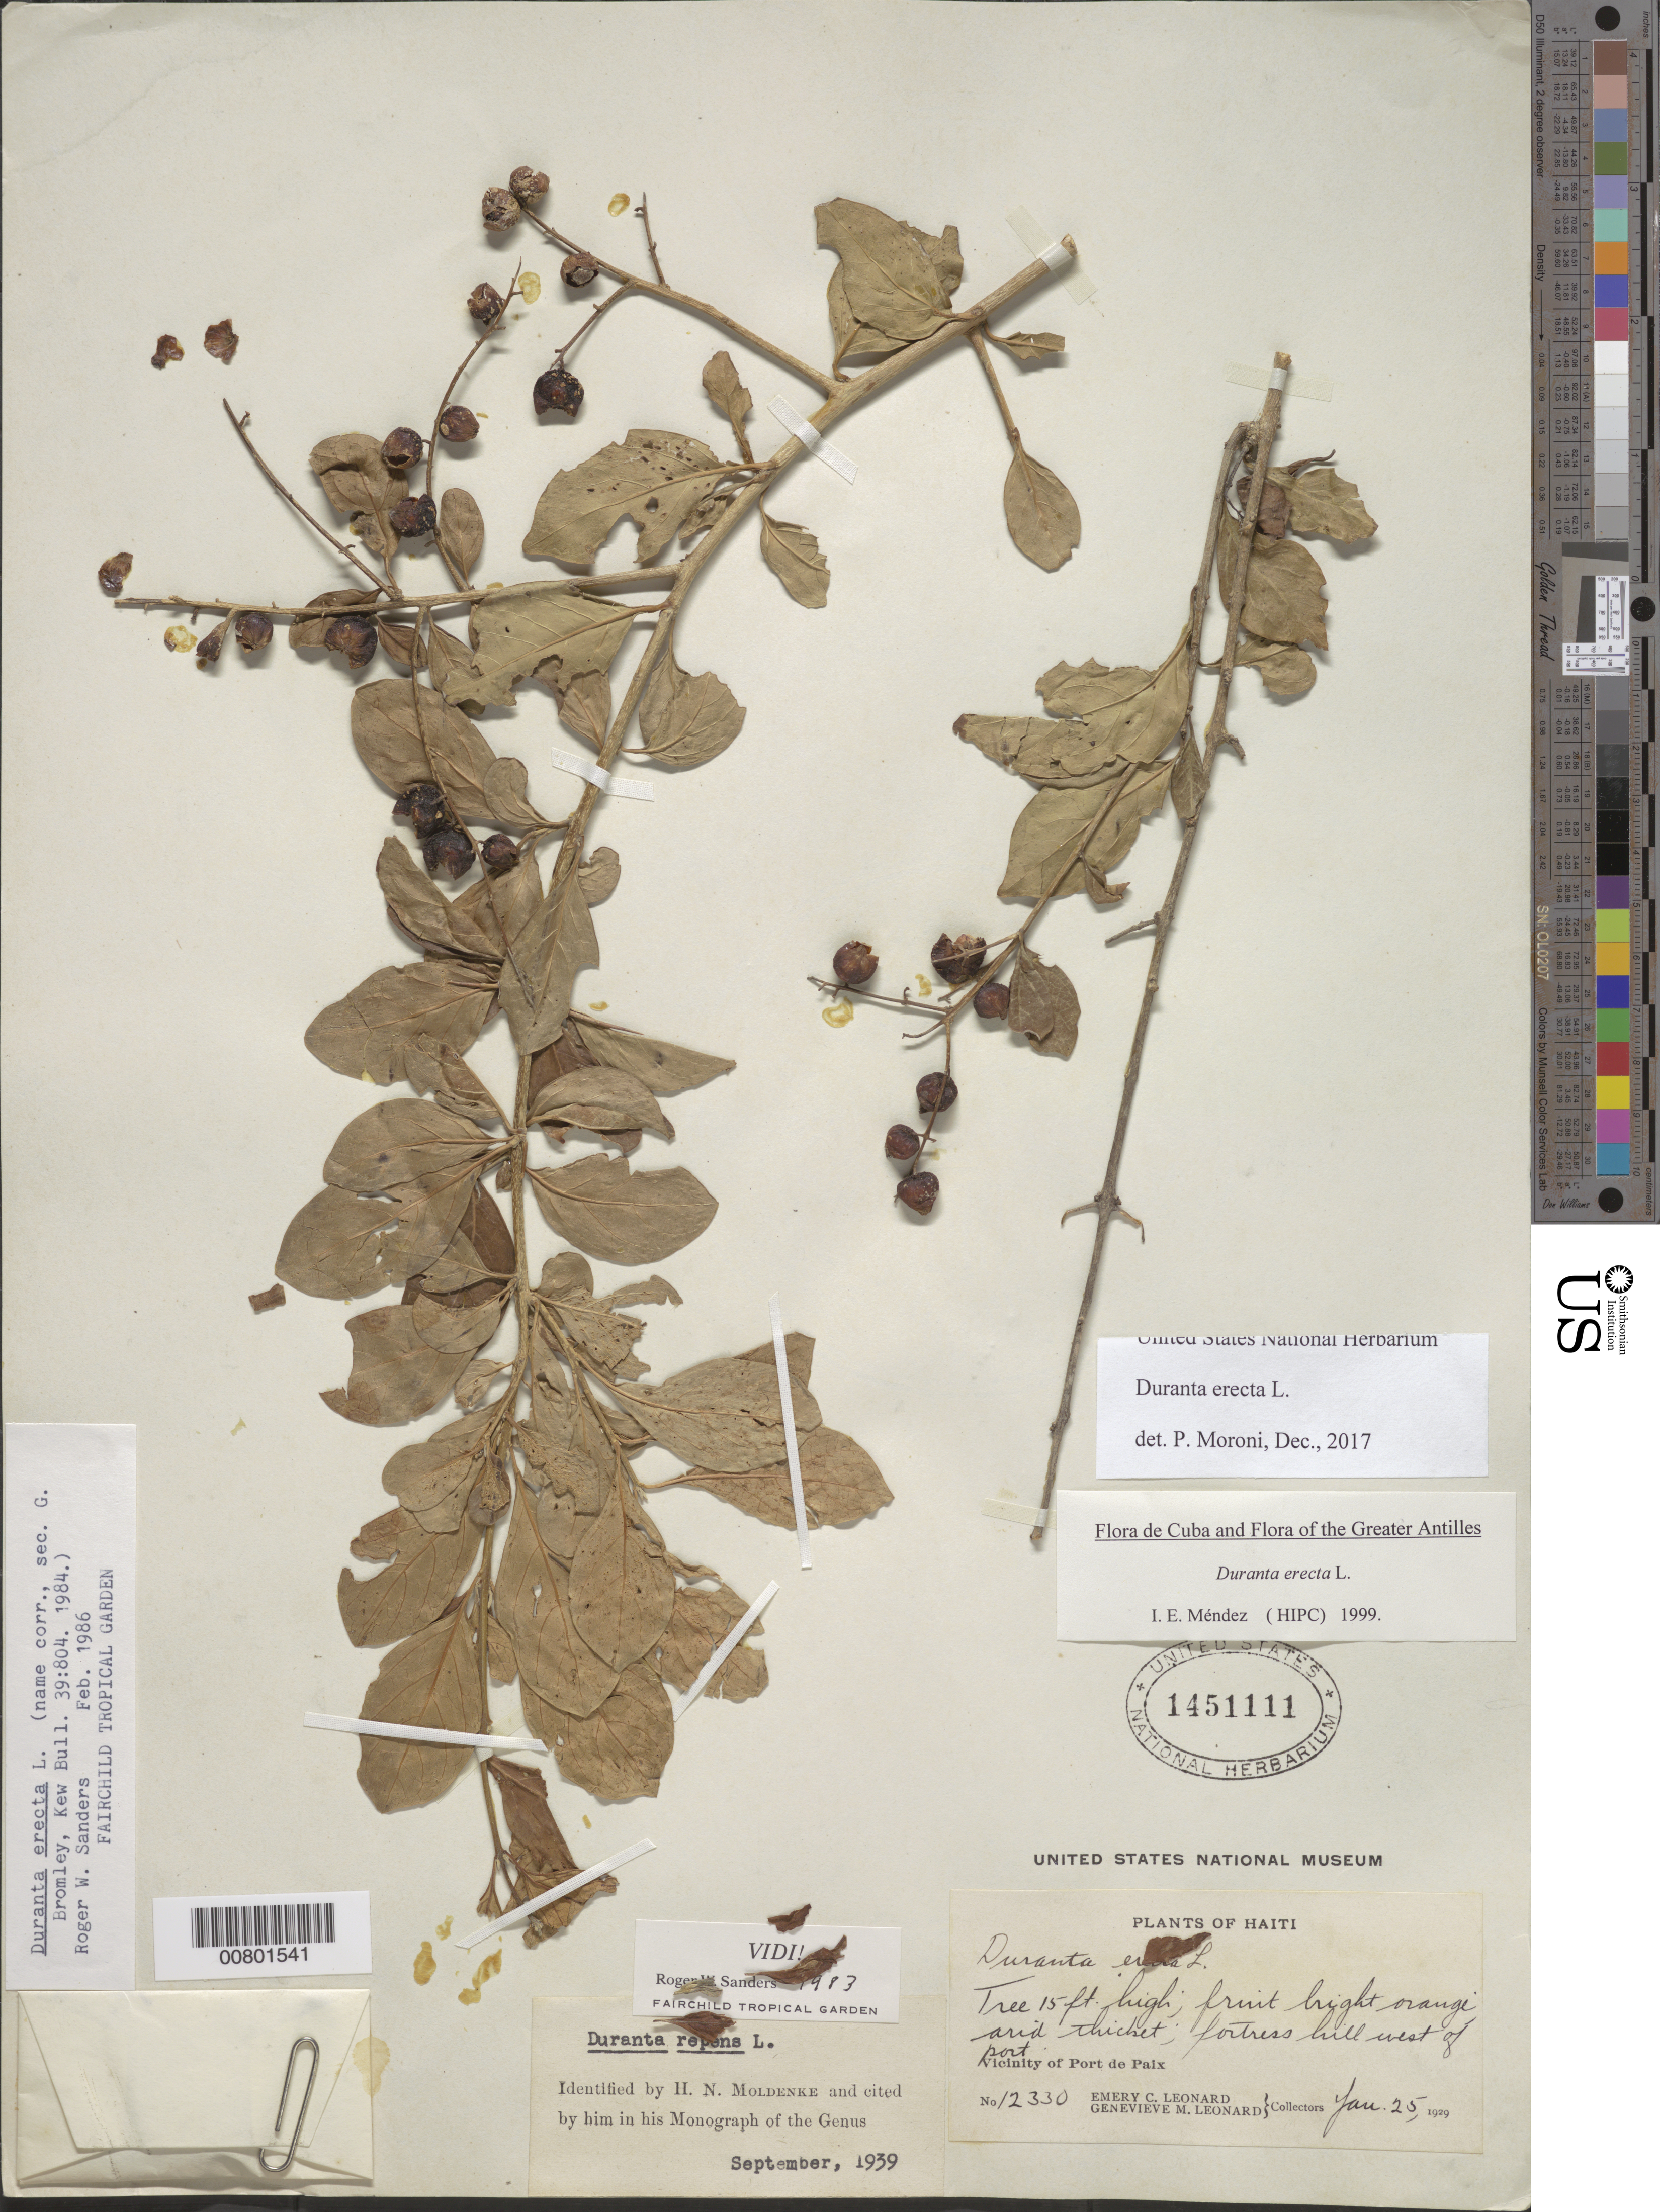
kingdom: Plantae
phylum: Tracheophyta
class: Magnoliopsida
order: Lamiales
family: Verbenaceae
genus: Duranta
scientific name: Duranta erecta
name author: L.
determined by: Méndez, Isidro E., (HIPC)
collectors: E. C. Leonard & G. M. Leonard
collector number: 12330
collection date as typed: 25 Jan 1929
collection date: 1929-01-25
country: Haiti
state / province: Nord-Ouest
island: Hispaniola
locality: Vicinity of Port de Paix, fortress hill W of port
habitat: Arid thicket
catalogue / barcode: US 1451111